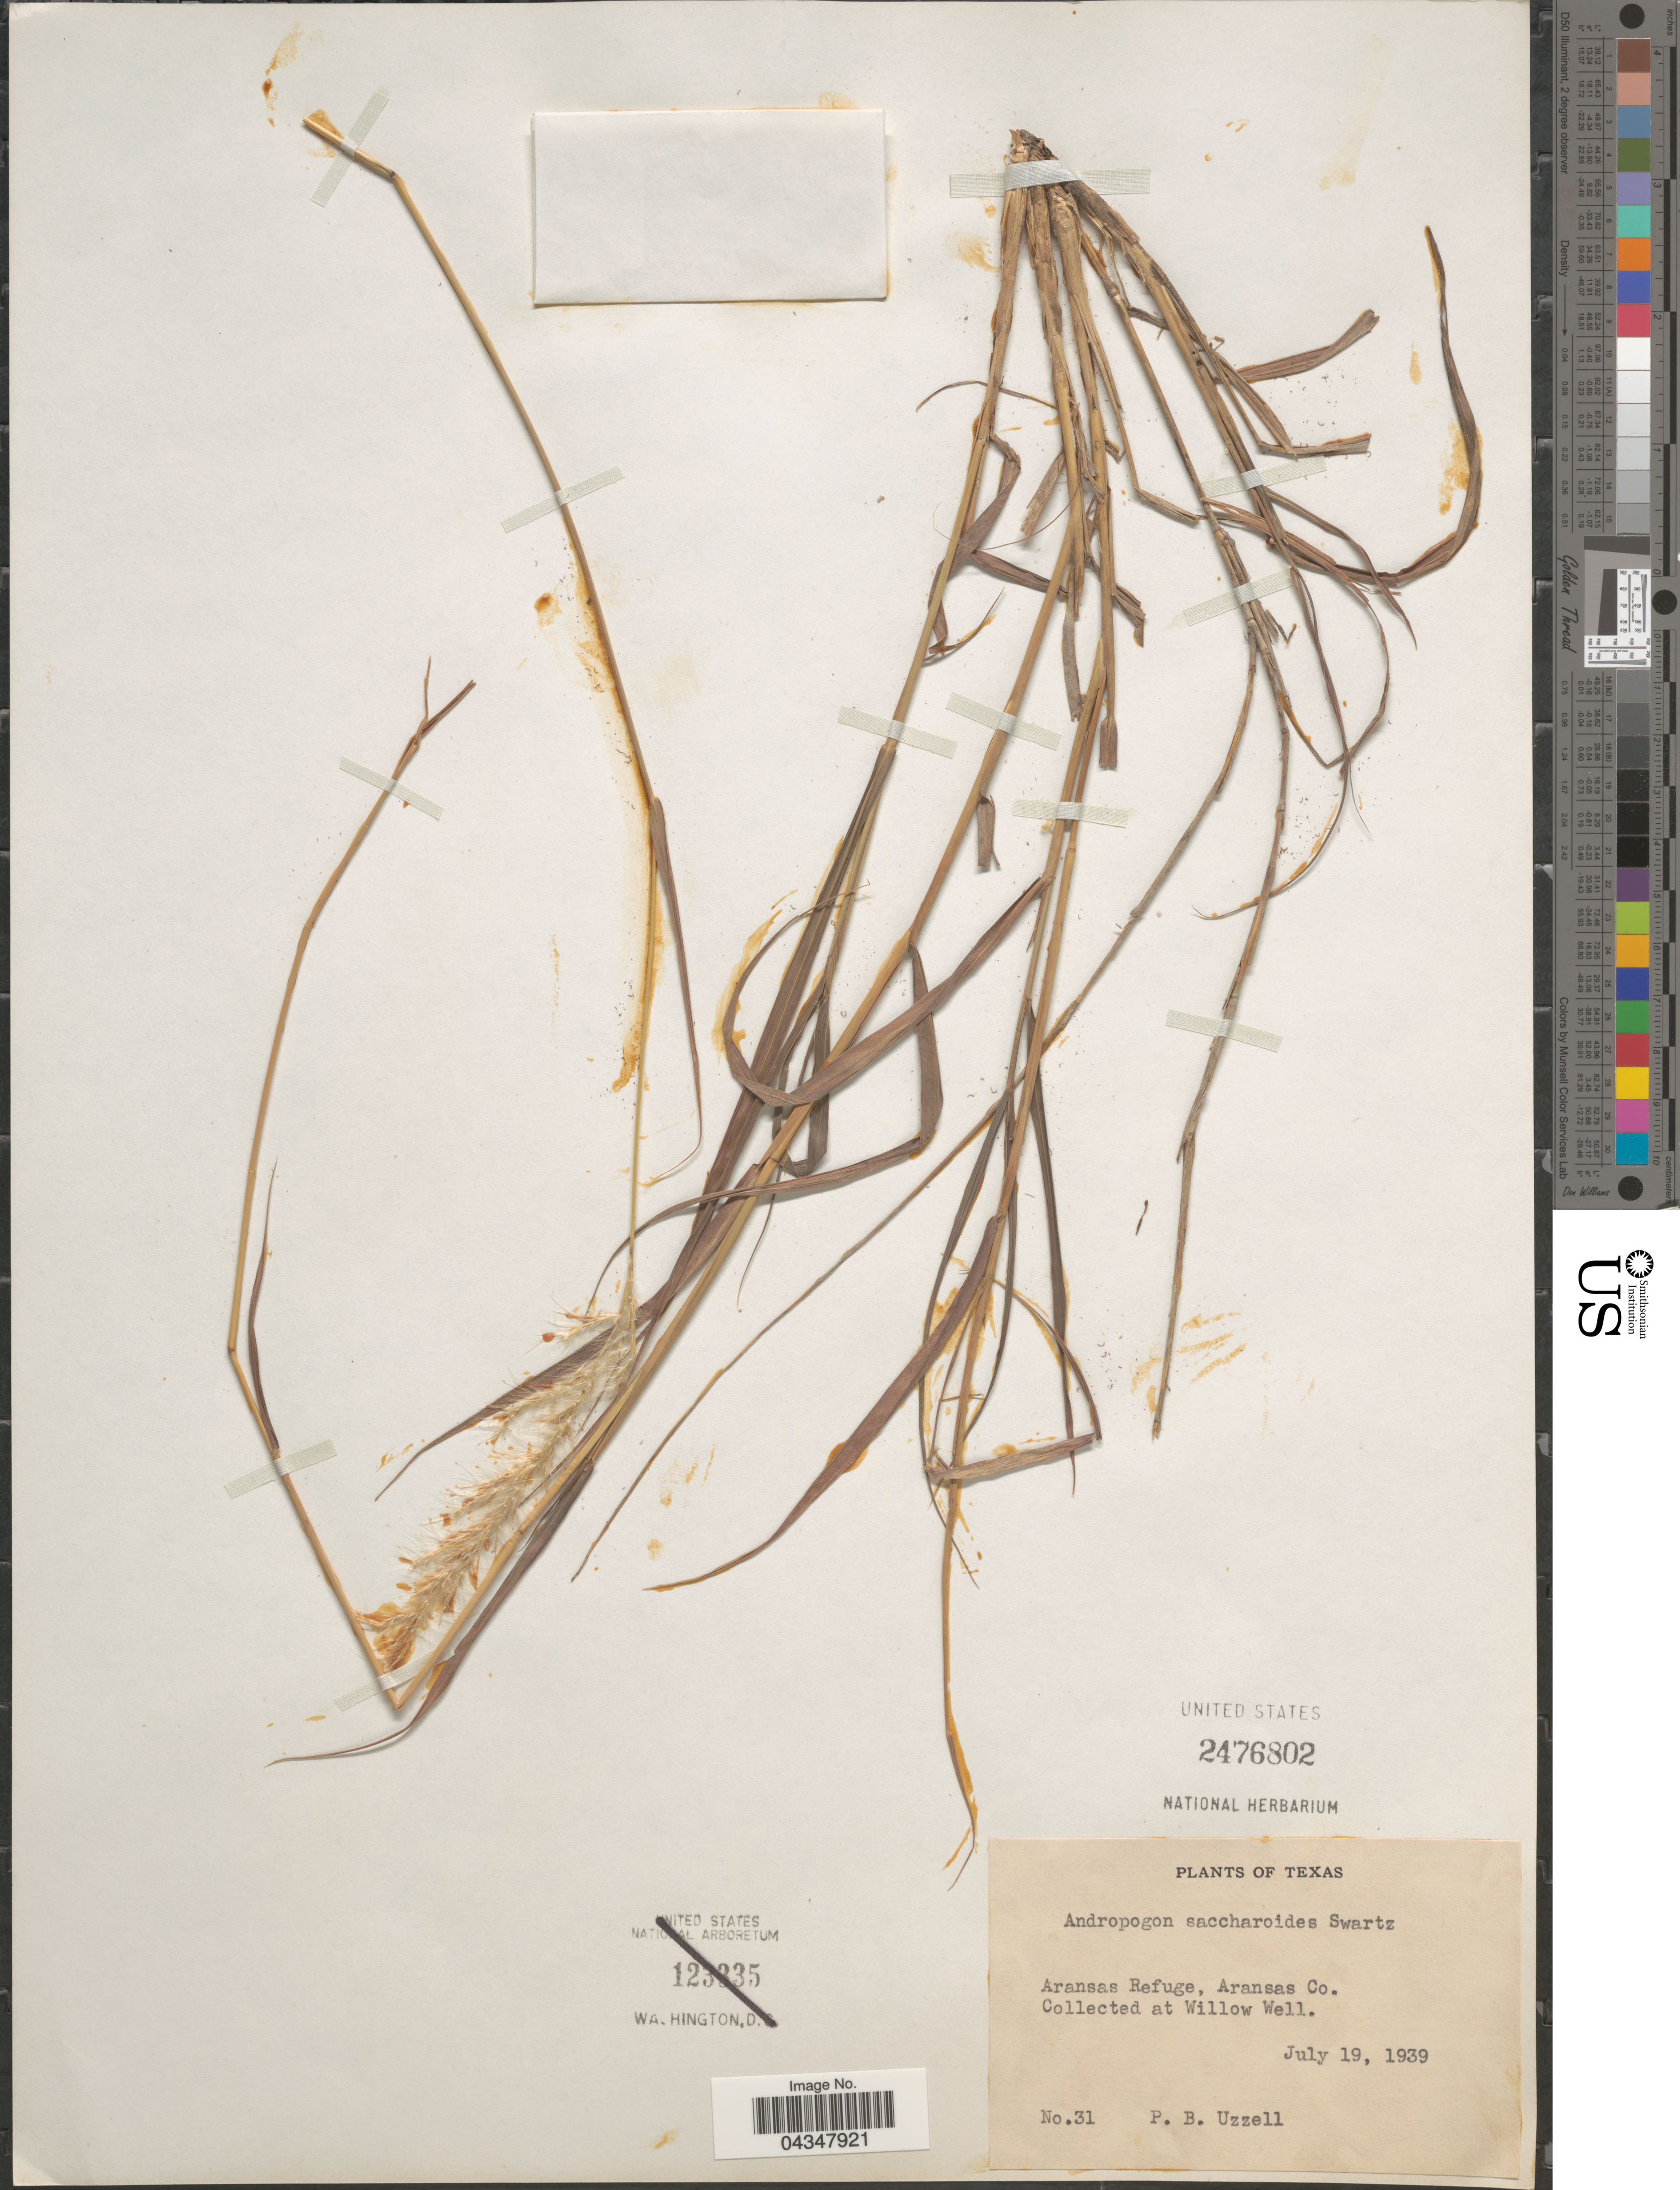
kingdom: Plantae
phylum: Tracheophyta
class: Liliopsida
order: Poales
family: Poaceae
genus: Bothriochloa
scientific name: Bothriochloa saccharoides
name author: (Sw.) Rydb.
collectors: P. Uzzell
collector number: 31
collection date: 1939-07-19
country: United States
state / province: Texas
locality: Aransas Refuge, Aransas Co. Collected at Willow Well.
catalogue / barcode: US 2476802